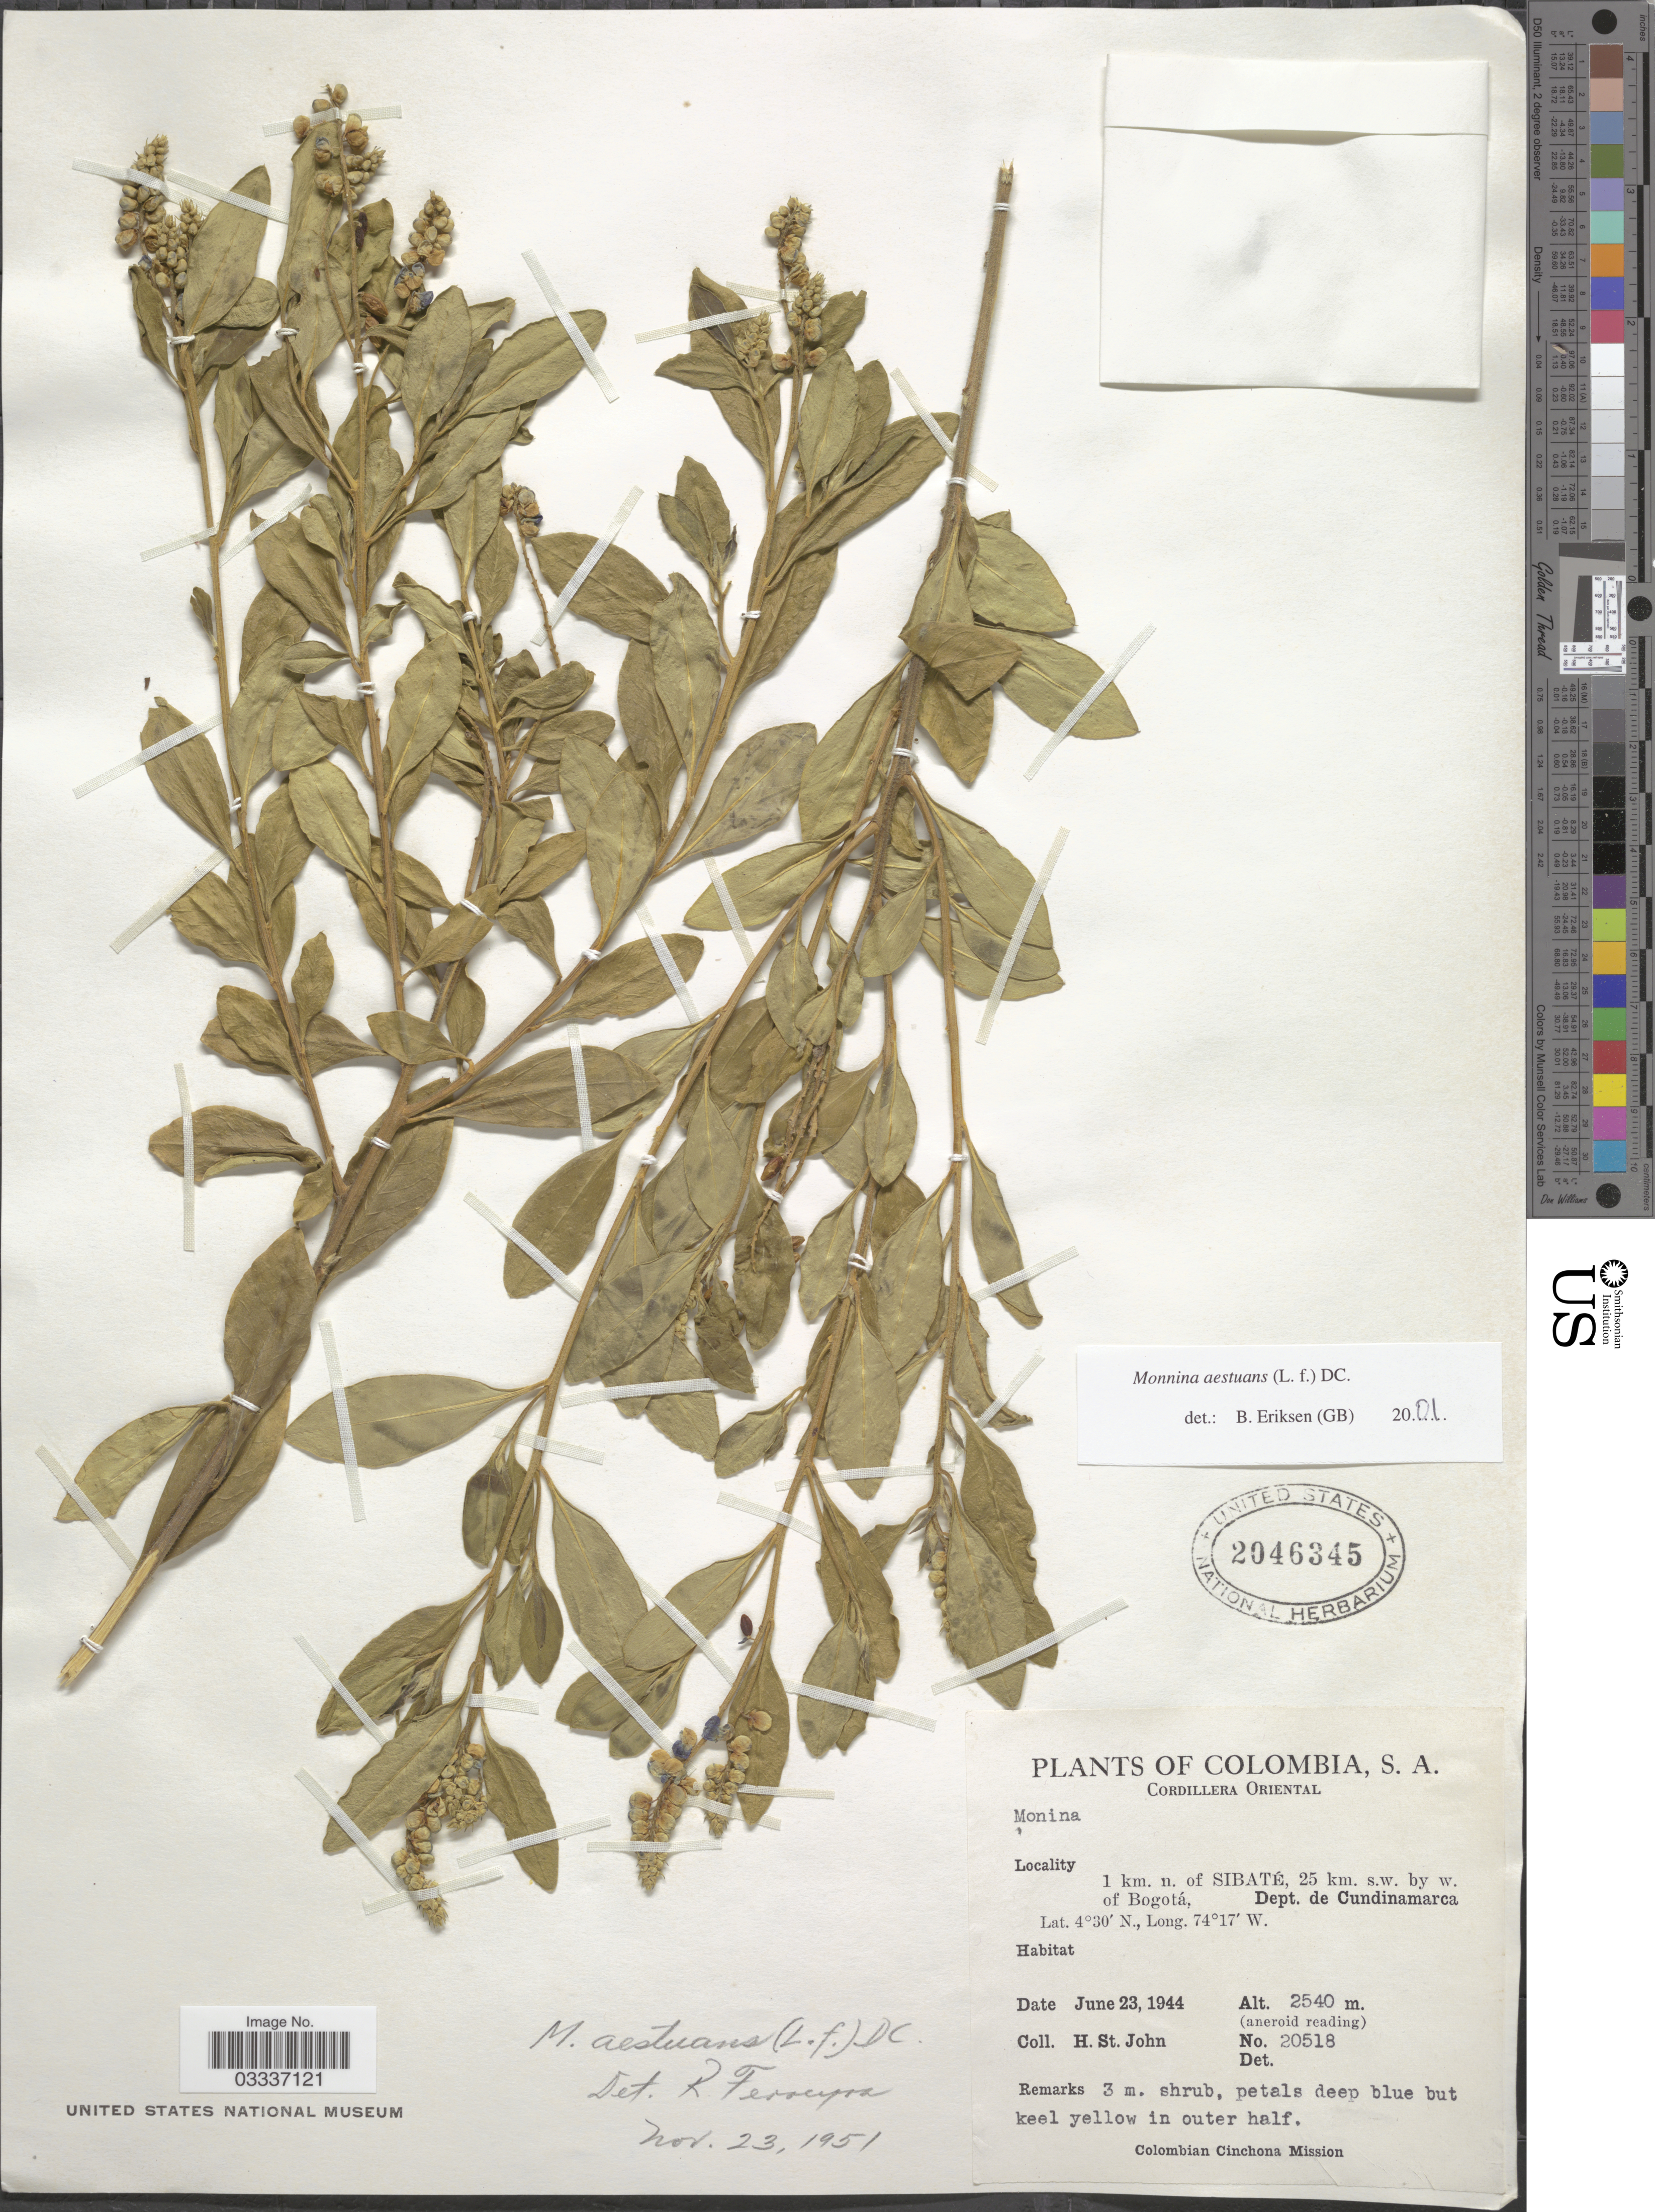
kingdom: Plantae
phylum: Tracheophyta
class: Magnoliopsida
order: Fabales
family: Polygalaceae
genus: Monnina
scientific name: Monnina aestuans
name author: (L. f.) DC.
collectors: H. St. John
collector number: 20518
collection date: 1944-06-23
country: Colombia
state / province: Cundinamarca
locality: Cordillera Oriental. 1 km. n. of Sibaté, 25 km. s.w. by w. of Bogotá, Dept. de Cundinamarca.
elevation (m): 2540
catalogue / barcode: US 2046345